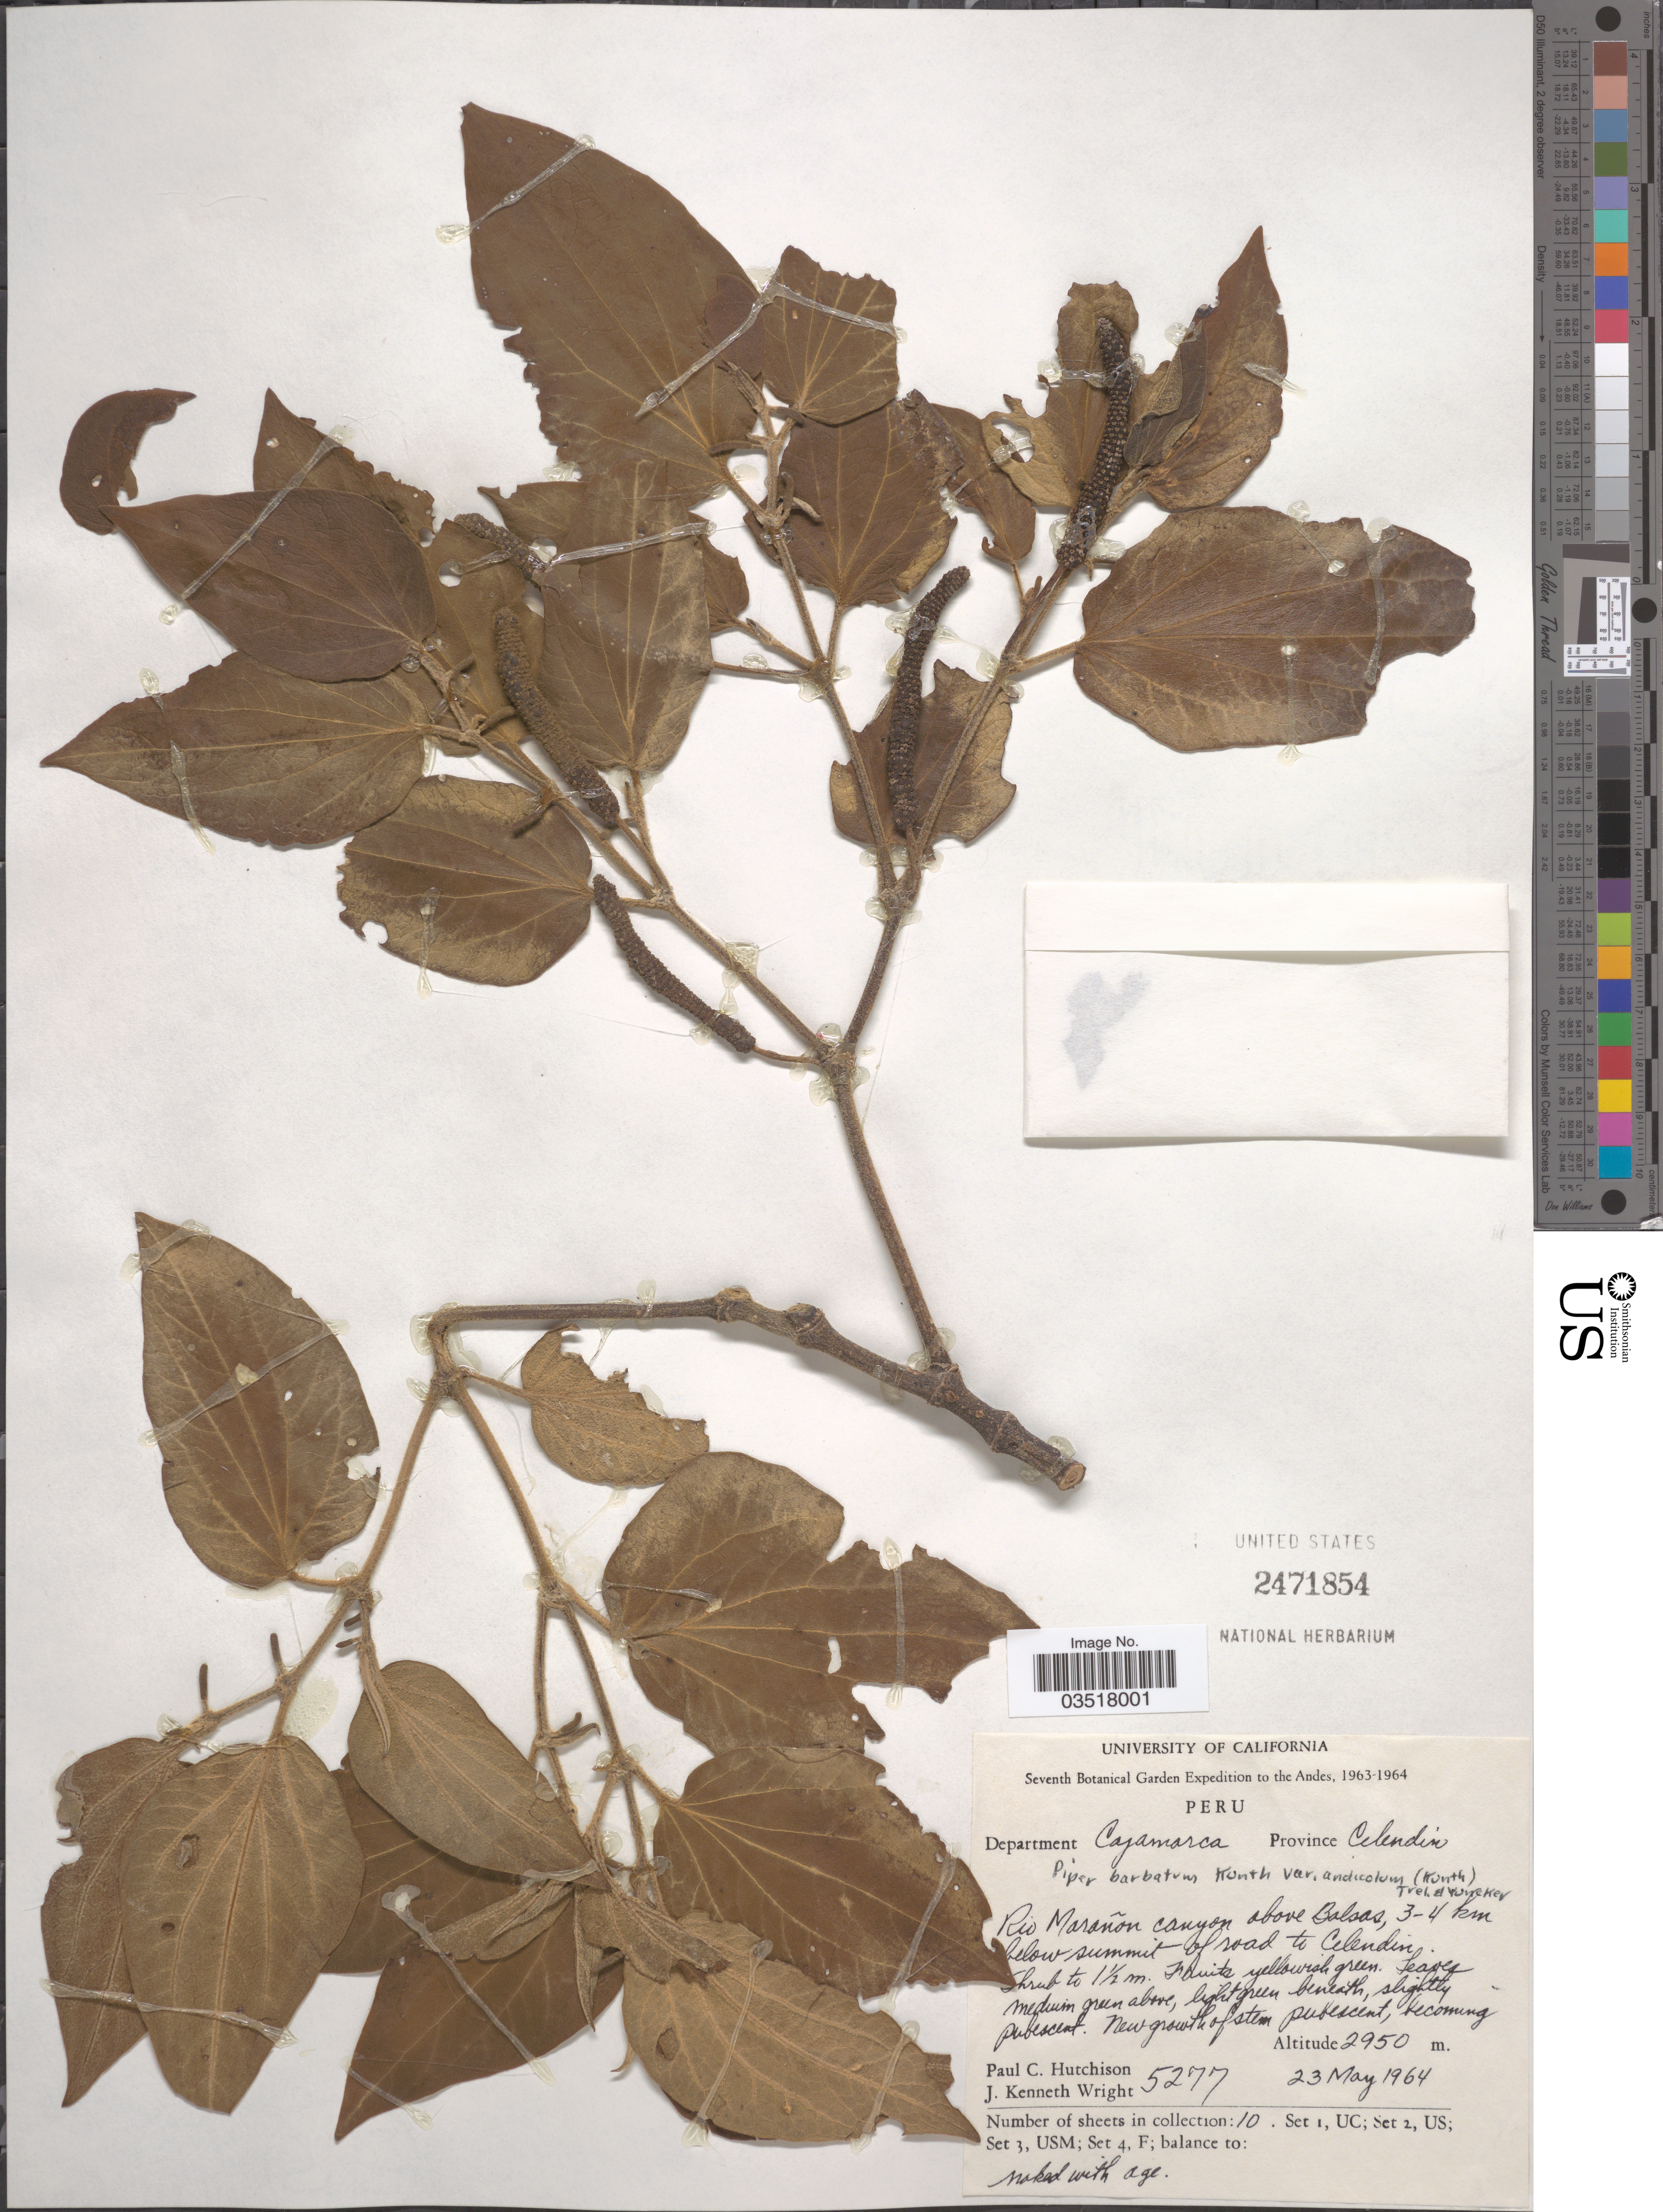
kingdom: Plantae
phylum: Tracheophyta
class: Magnoliopsida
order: Piperales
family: Piperaceae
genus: Piper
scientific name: Piper barbatum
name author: C. DC.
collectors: P. C. Hutchison & J. K. Wright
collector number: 5277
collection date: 1964-05-23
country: Peru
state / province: Cajamarca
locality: The Andes. Department Cajamarca. Province Celendin. Rio Marañon canyon above Balsas, 3-4 km below summit of road to Celendin.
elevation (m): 2950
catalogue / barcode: US 2471854